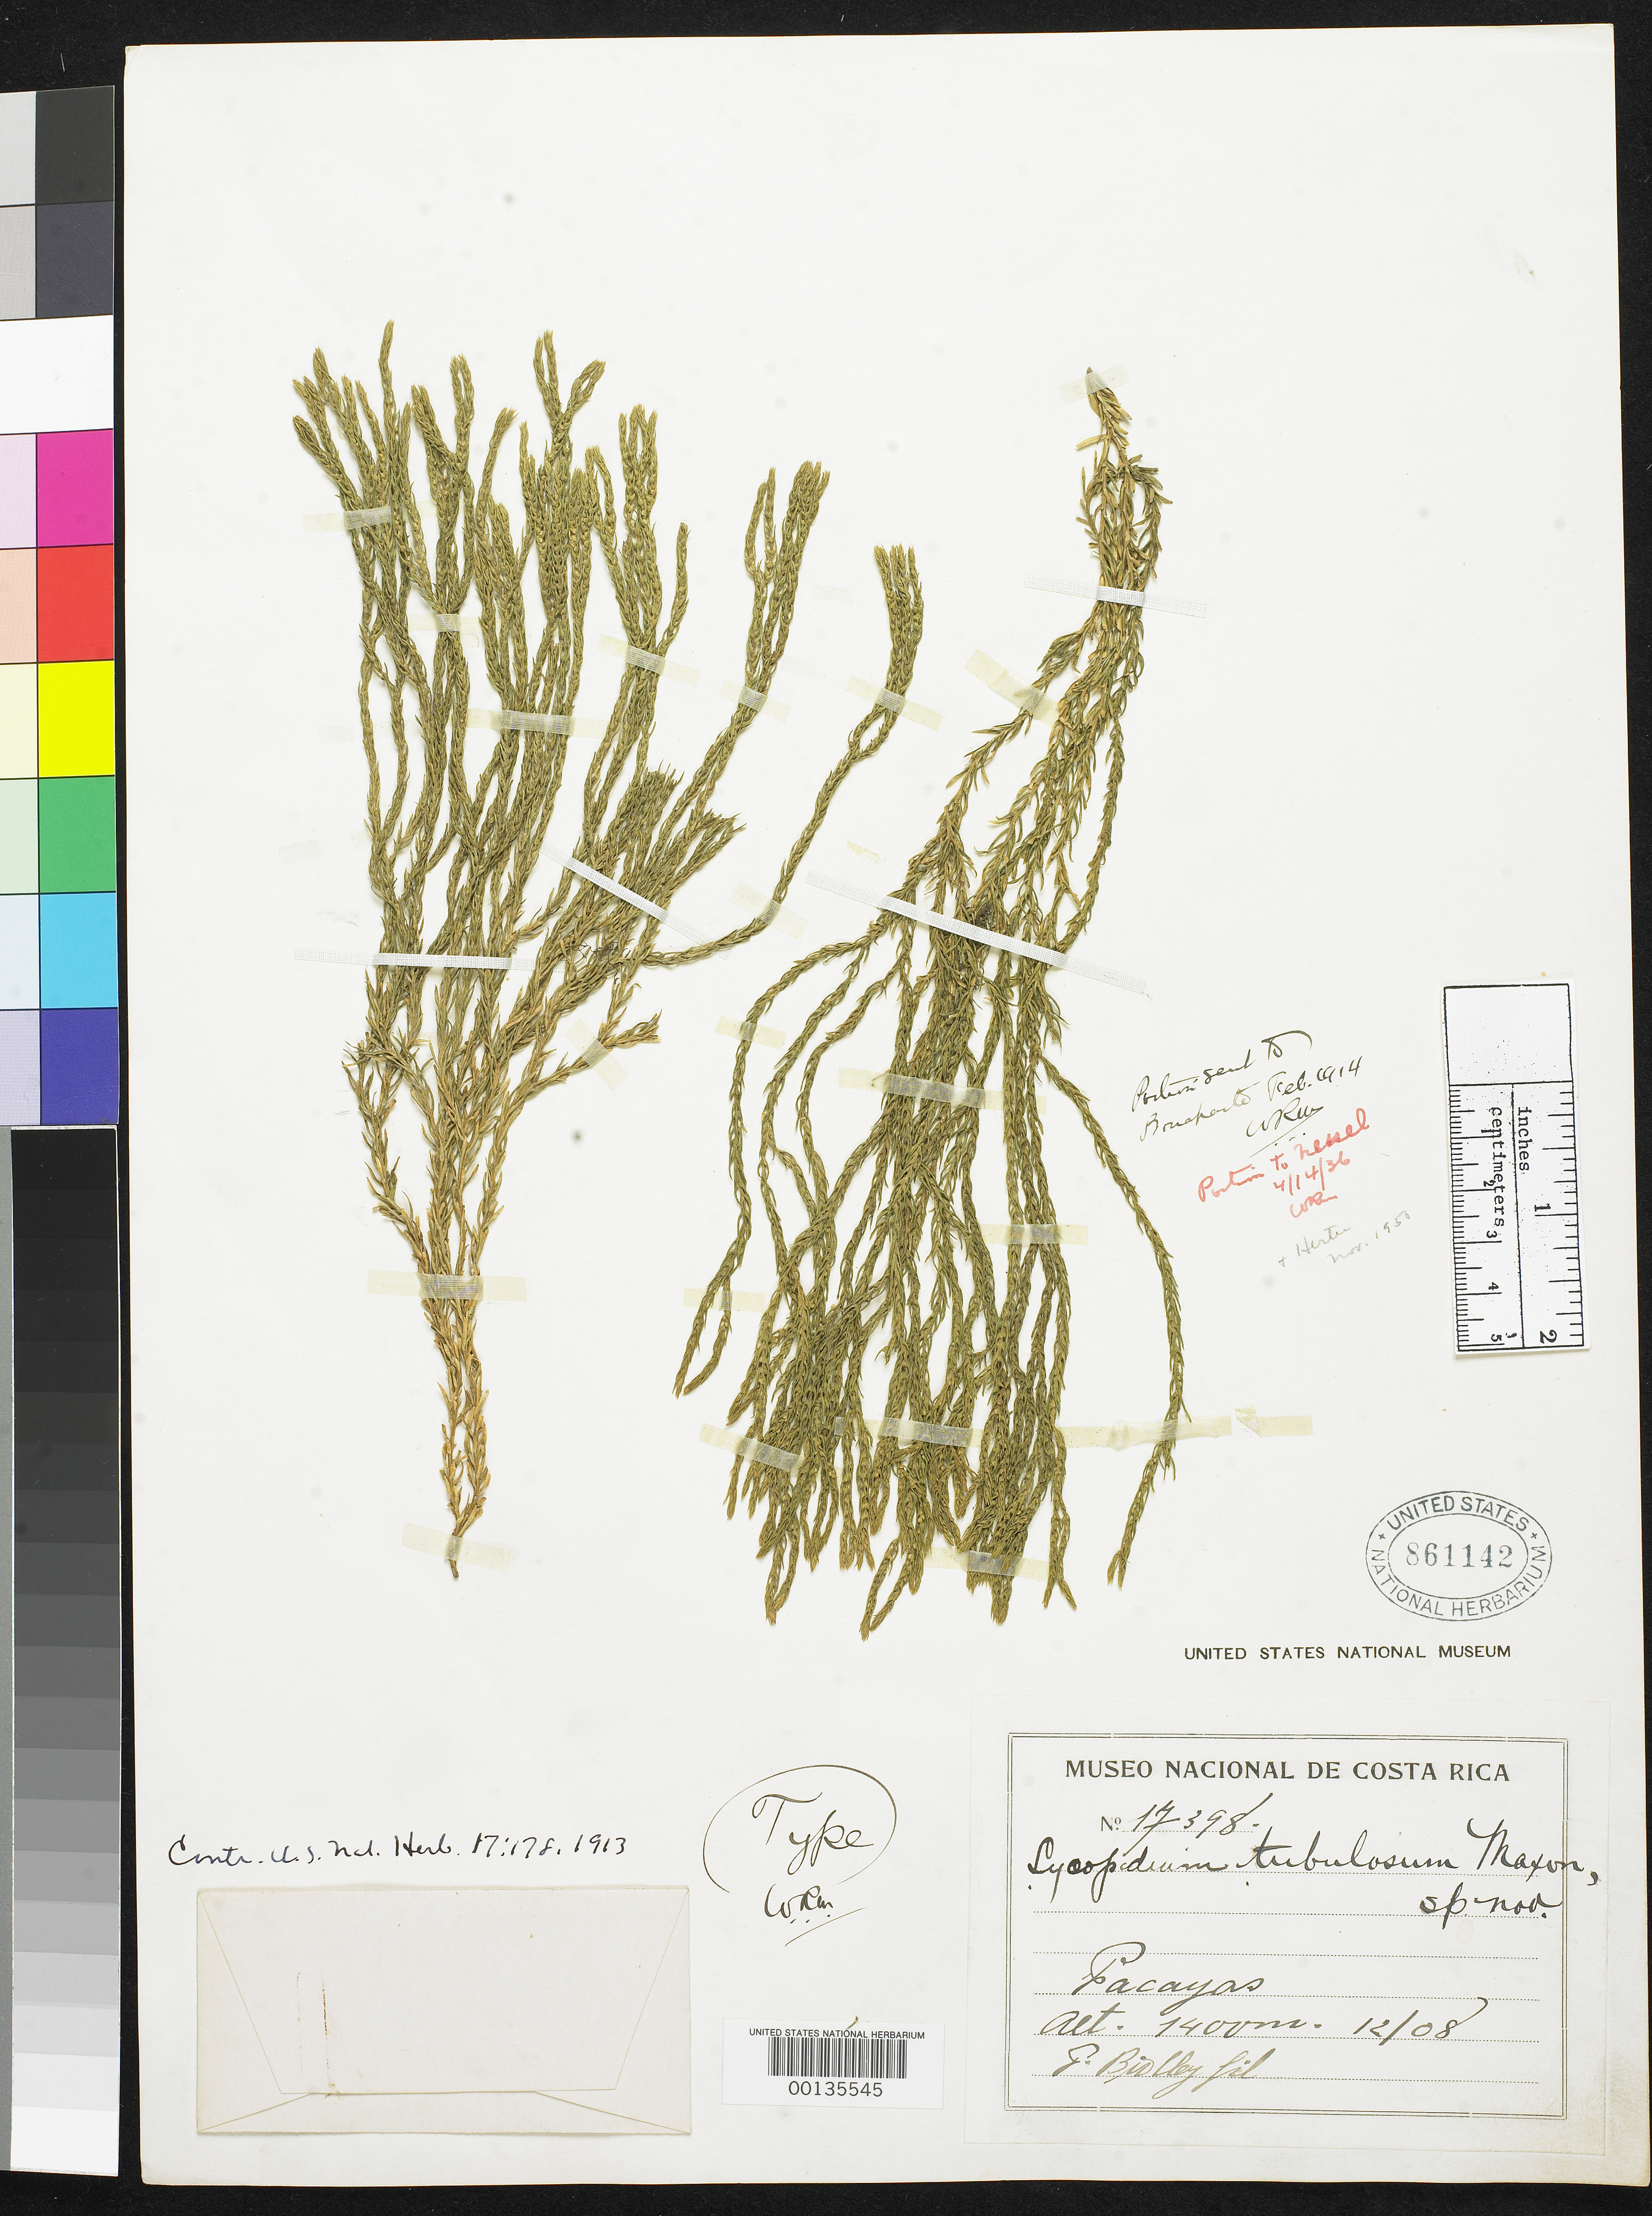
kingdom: Plantae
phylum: Tracheophyta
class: Lycopodiopsida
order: Lycopodiales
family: Lycopodiaceae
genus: Lycopodium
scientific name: Lycopodium tubulosum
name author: Maxon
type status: Holotype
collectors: P. Biolley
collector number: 17398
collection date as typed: Dec 1908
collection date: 1908-12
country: Costa Rica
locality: Pacayas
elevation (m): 1400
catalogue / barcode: US 861142